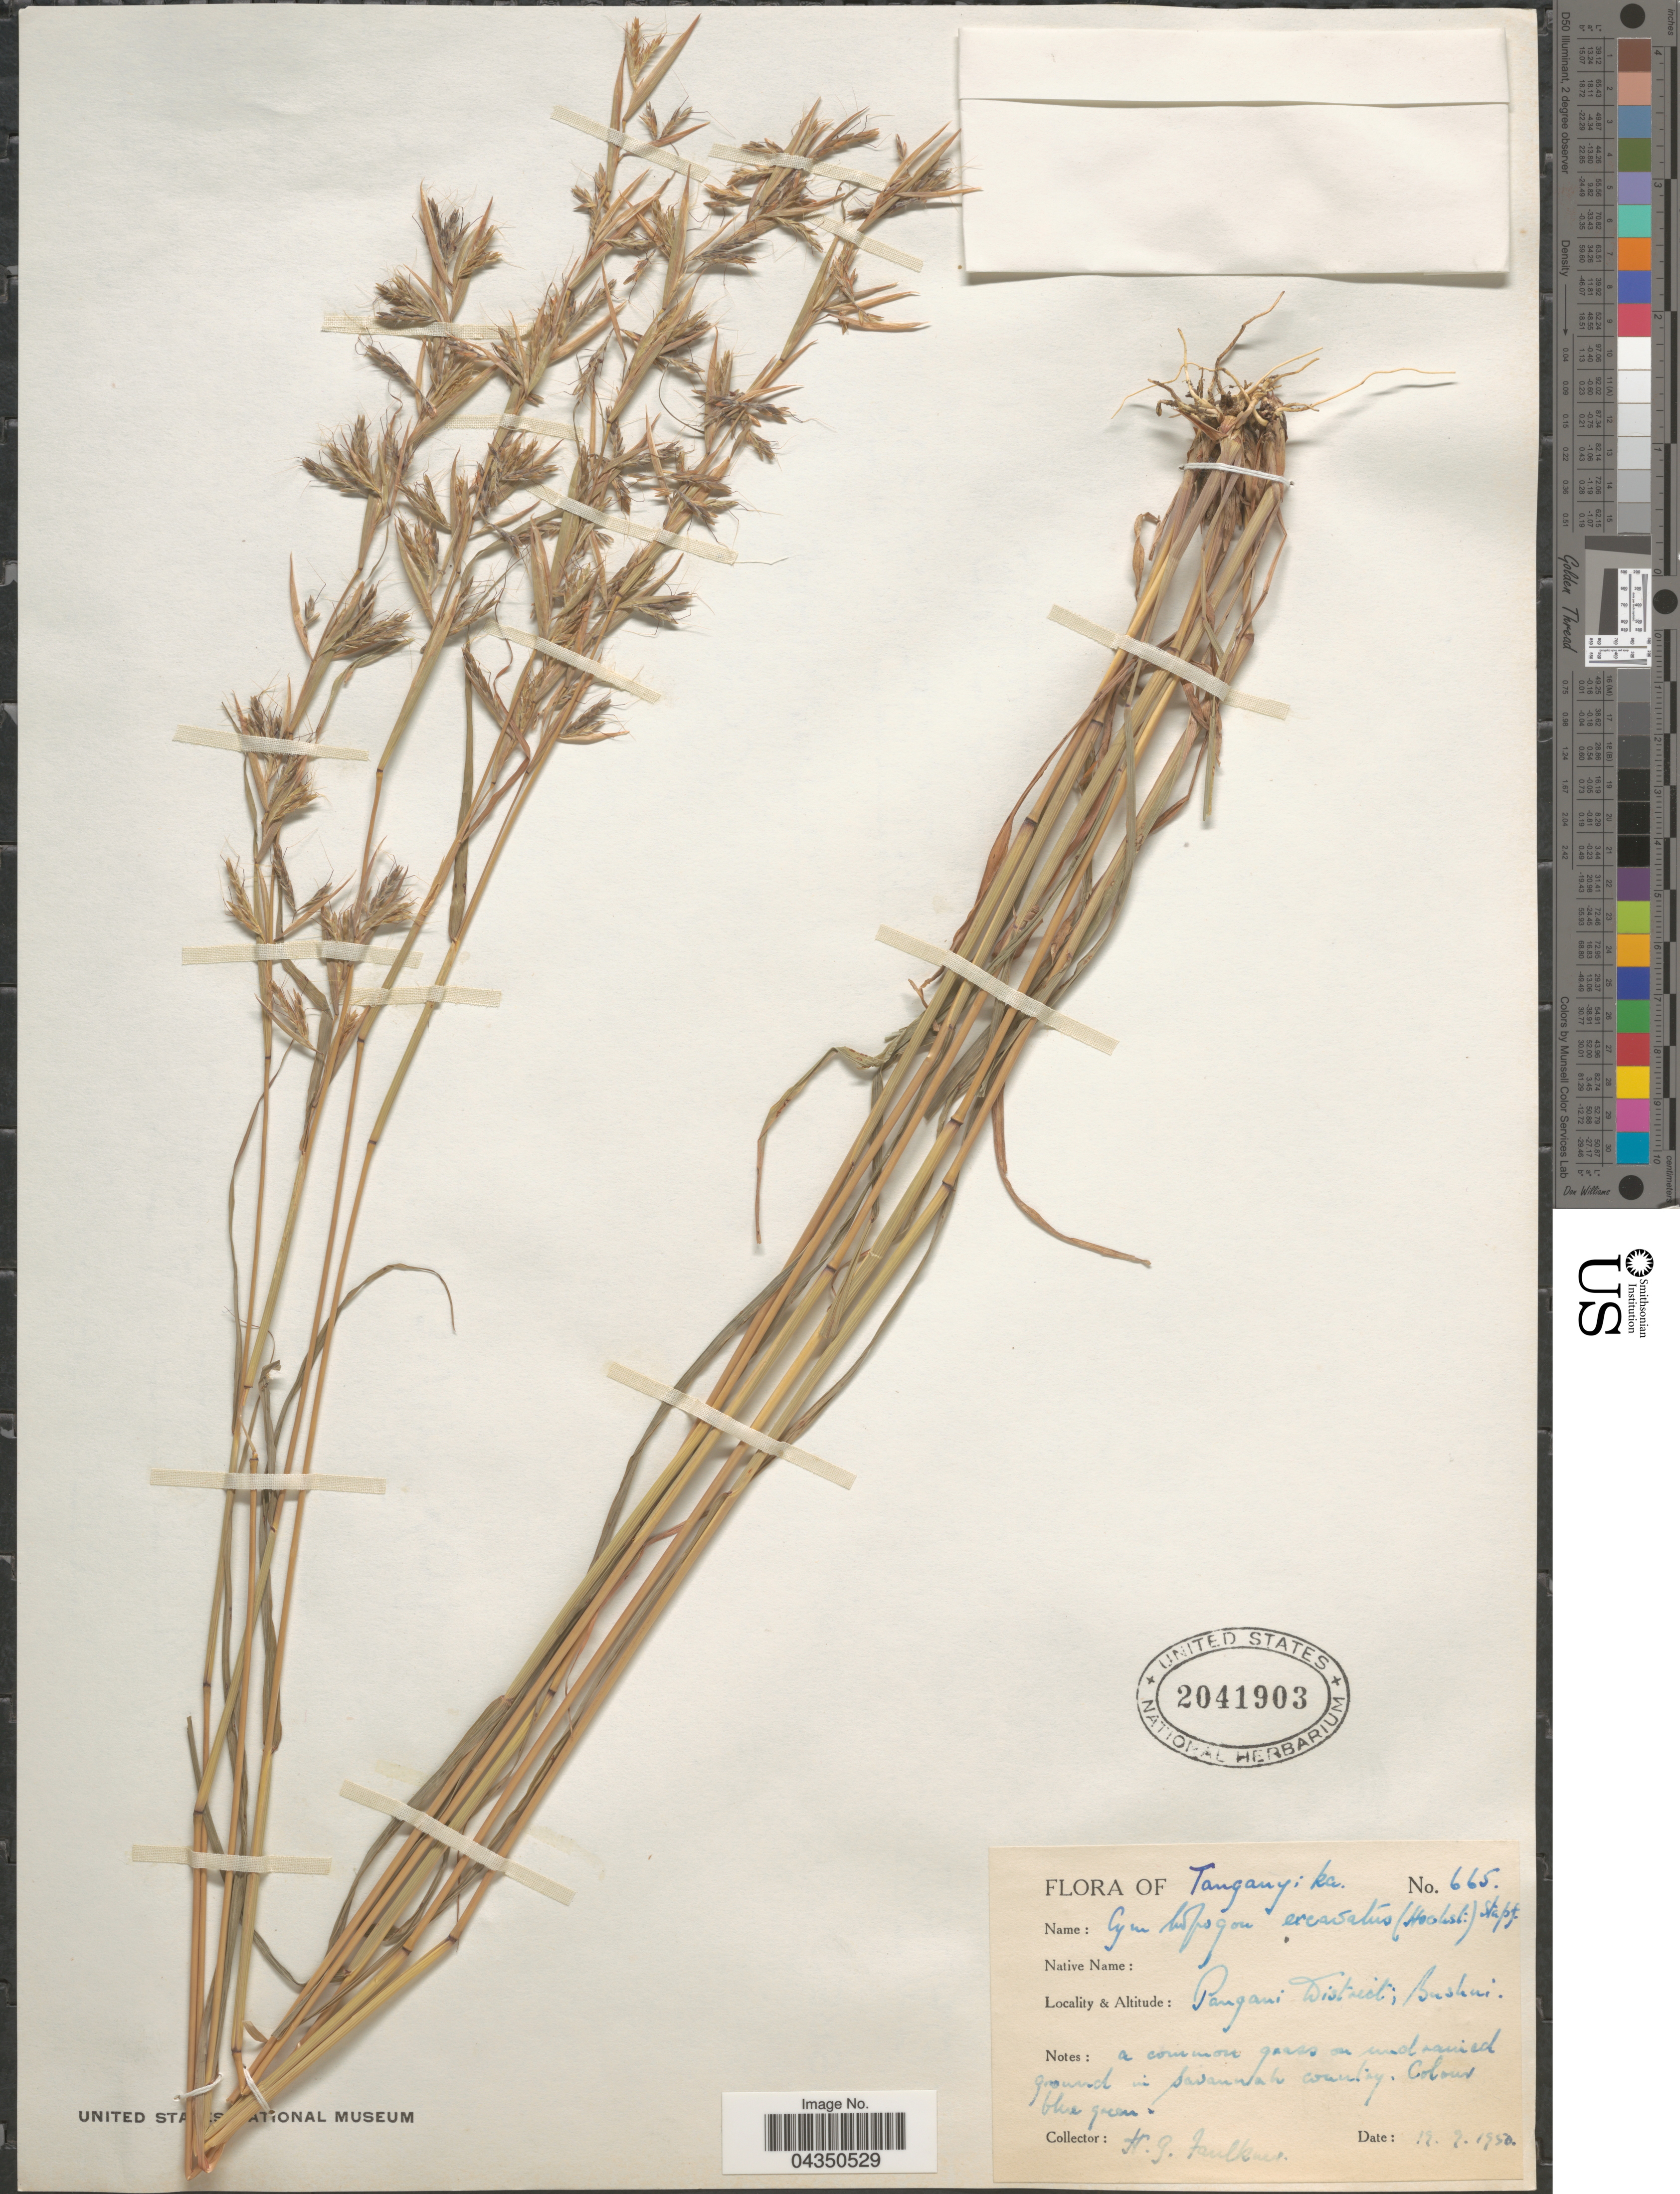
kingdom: Plantae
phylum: Tracheophyta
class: Liliopsida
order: Poales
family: Poaceae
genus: Cymbopogon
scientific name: Cymbopogon caesius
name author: (Nees ex Hook. & Arn.) Stapf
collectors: H. Faulkner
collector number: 665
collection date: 1950-09-19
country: Tanzania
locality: Tanganyika. Pangani District; Bushui.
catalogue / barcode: US 2041903